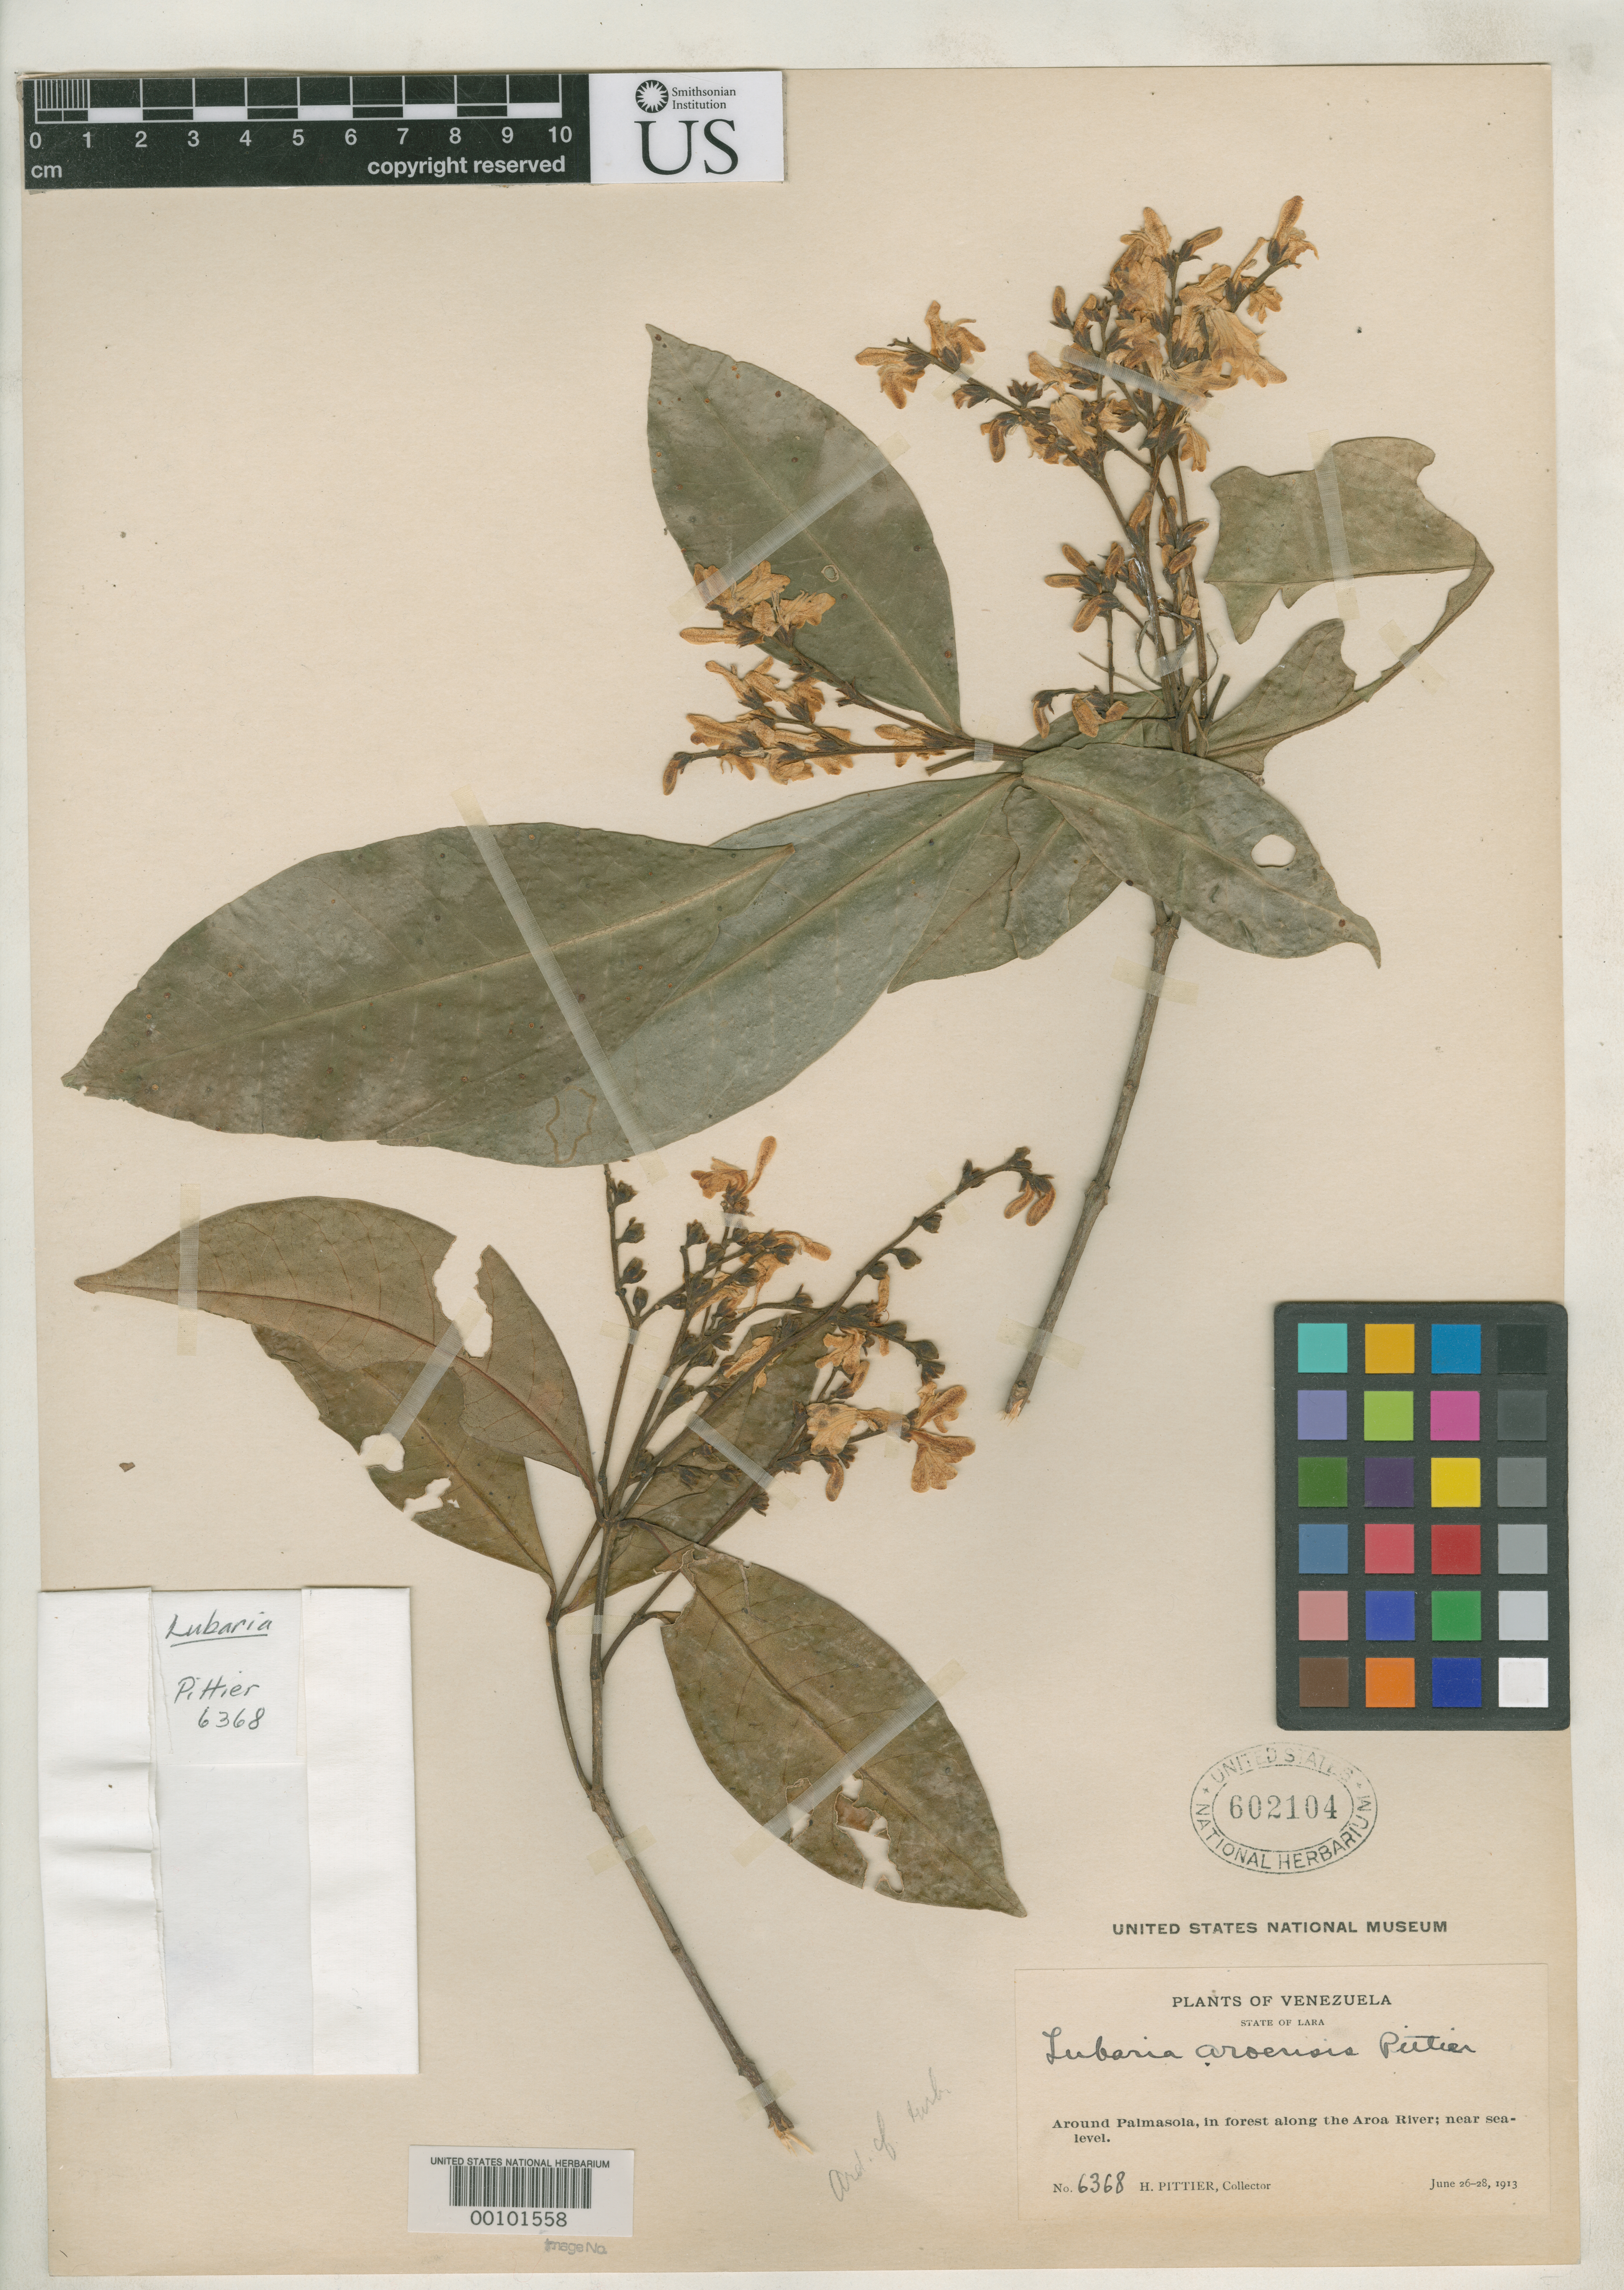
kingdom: Plantae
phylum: Tracheophyta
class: Magnoliopsida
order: Sapindales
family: Rutaceae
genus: Lubaria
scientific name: Lubaria aroensis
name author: Pittier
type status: Isotype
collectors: H. F. Pittier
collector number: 6368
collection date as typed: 26 Jun 1913 to 28 Jun 1913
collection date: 1913-06-26/1913-06-28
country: Venezuela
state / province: Lara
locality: Around Palmasola, Aroa River.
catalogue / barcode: US 602104